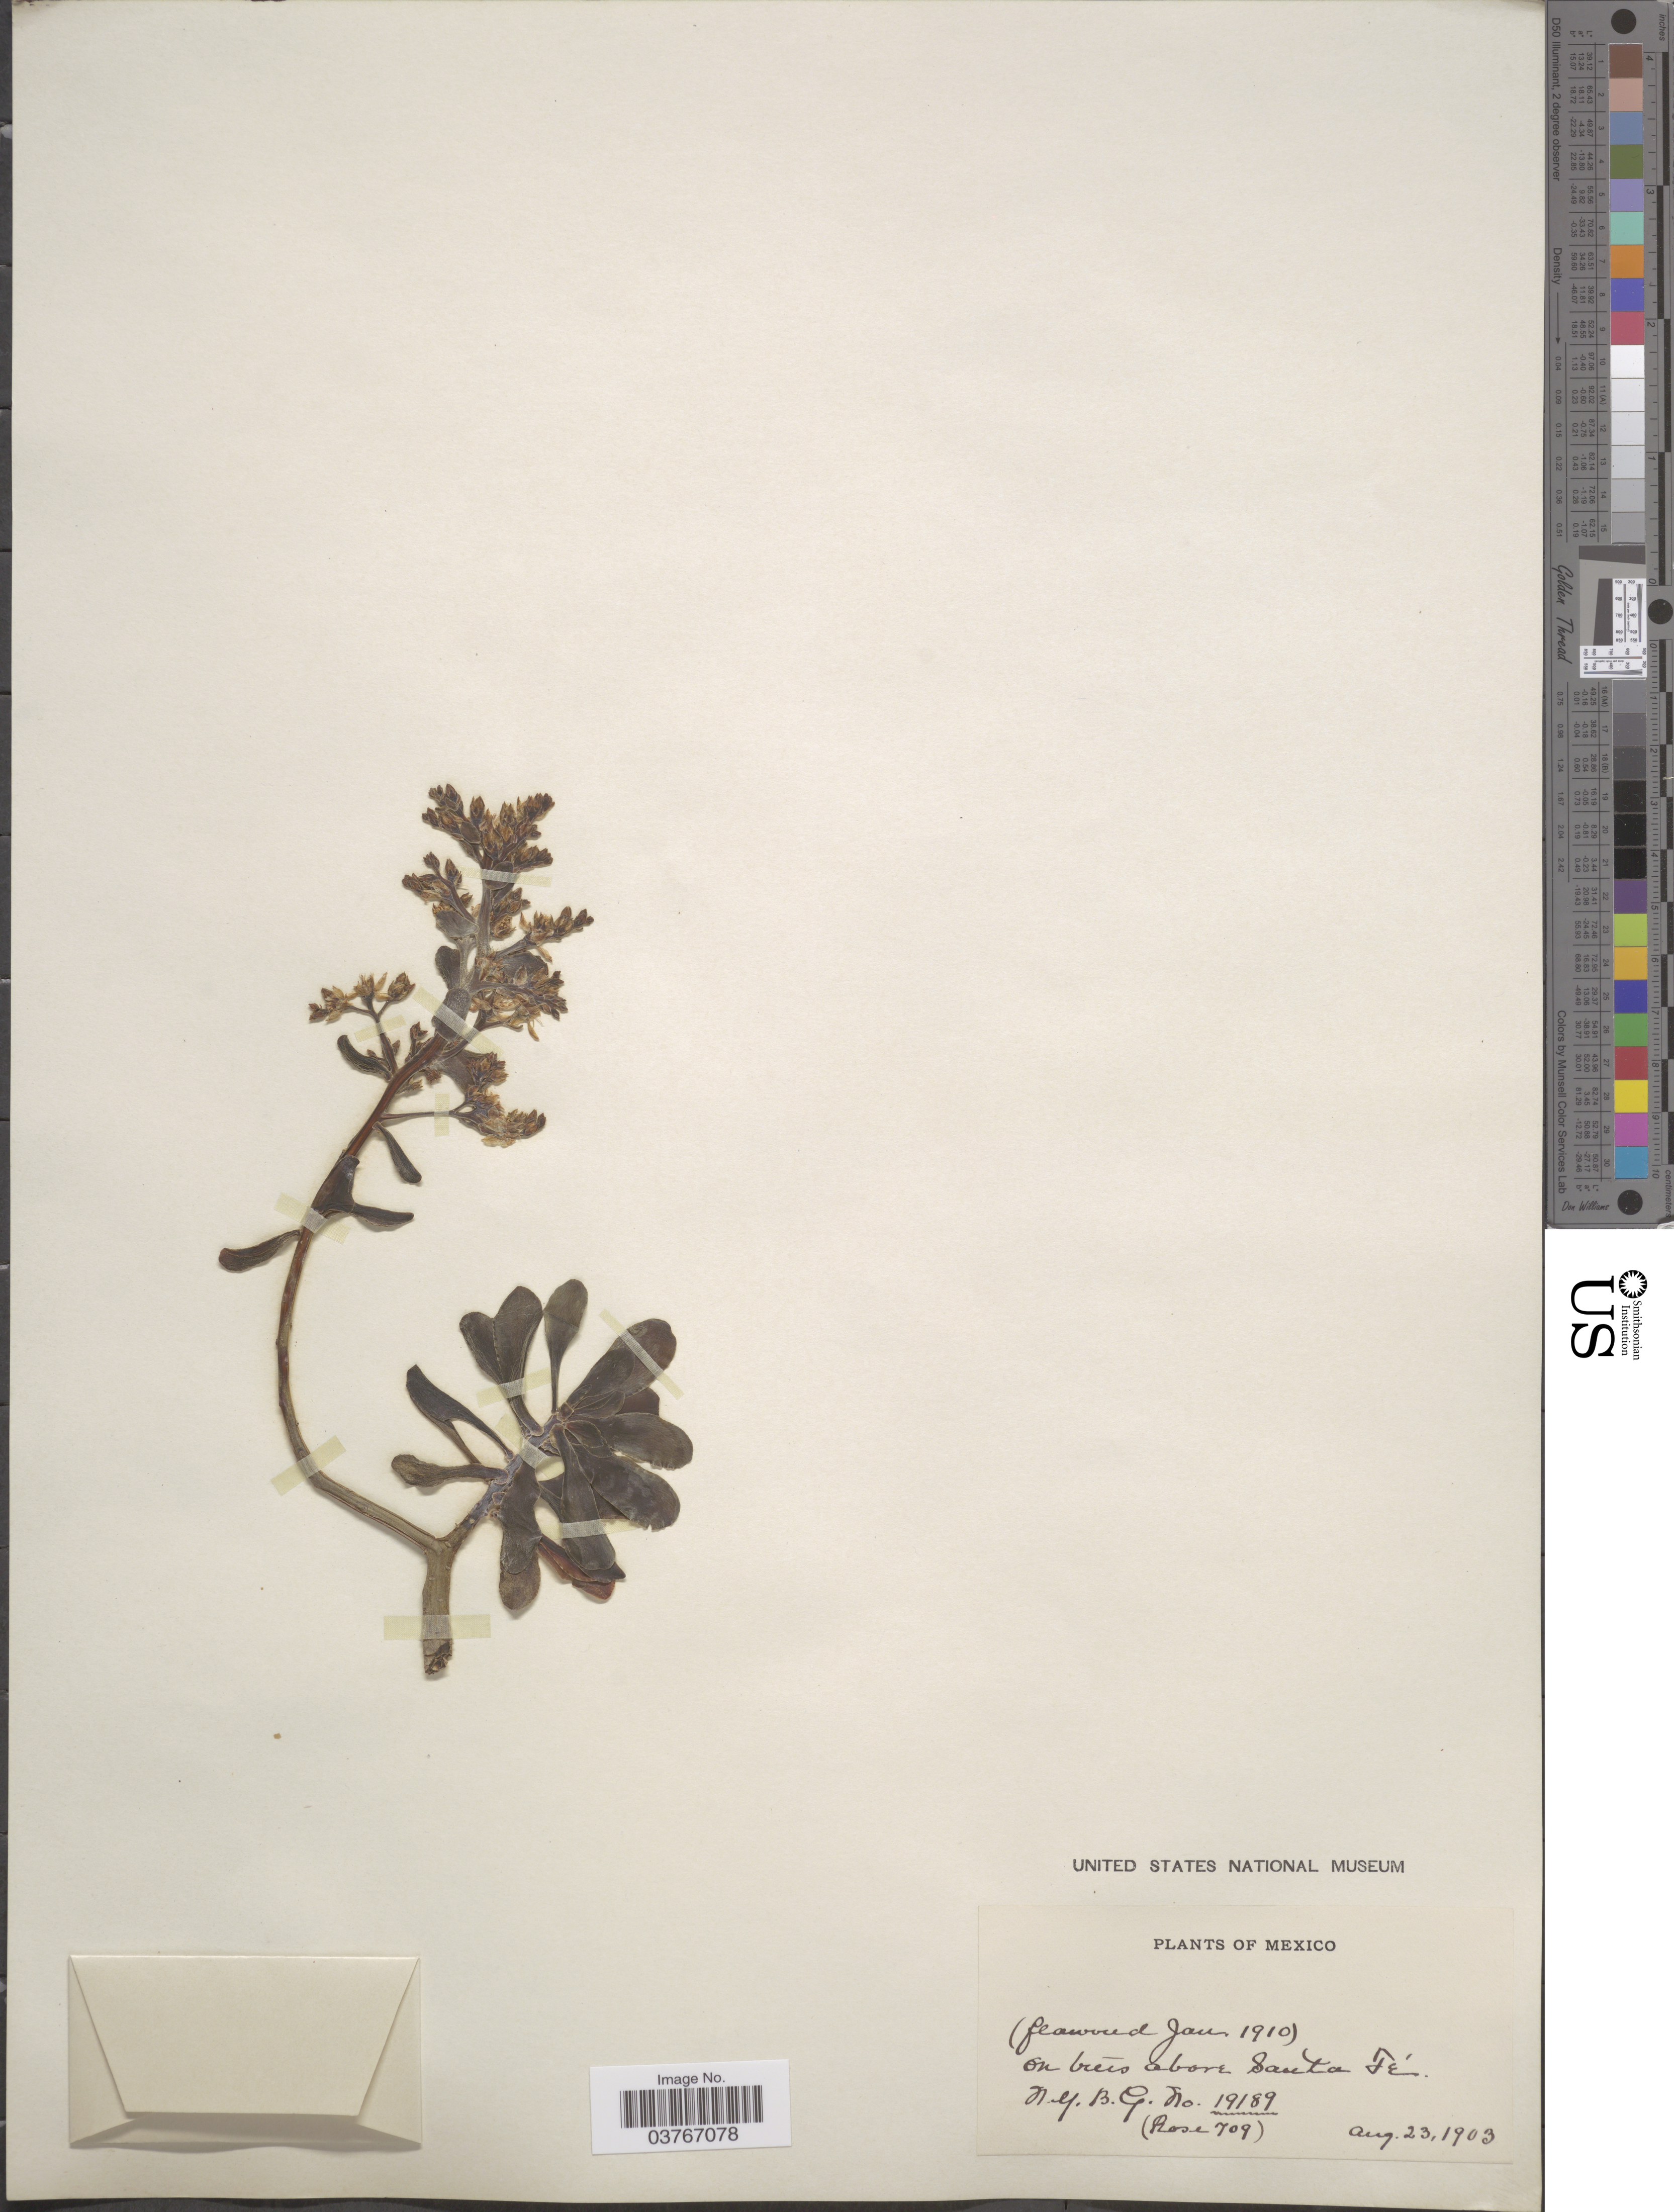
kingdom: Plantae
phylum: Tracheophyta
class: Magnoliopsida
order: Saxifragales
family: Crassulaceae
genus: Sedum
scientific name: Sedum dendroideum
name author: Moc. & Sessé ex DC.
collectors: New York Botanical Gardens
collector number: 19189/Rose709?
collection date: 1903-08-23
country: Mexico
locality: On trees above Santa Fé.